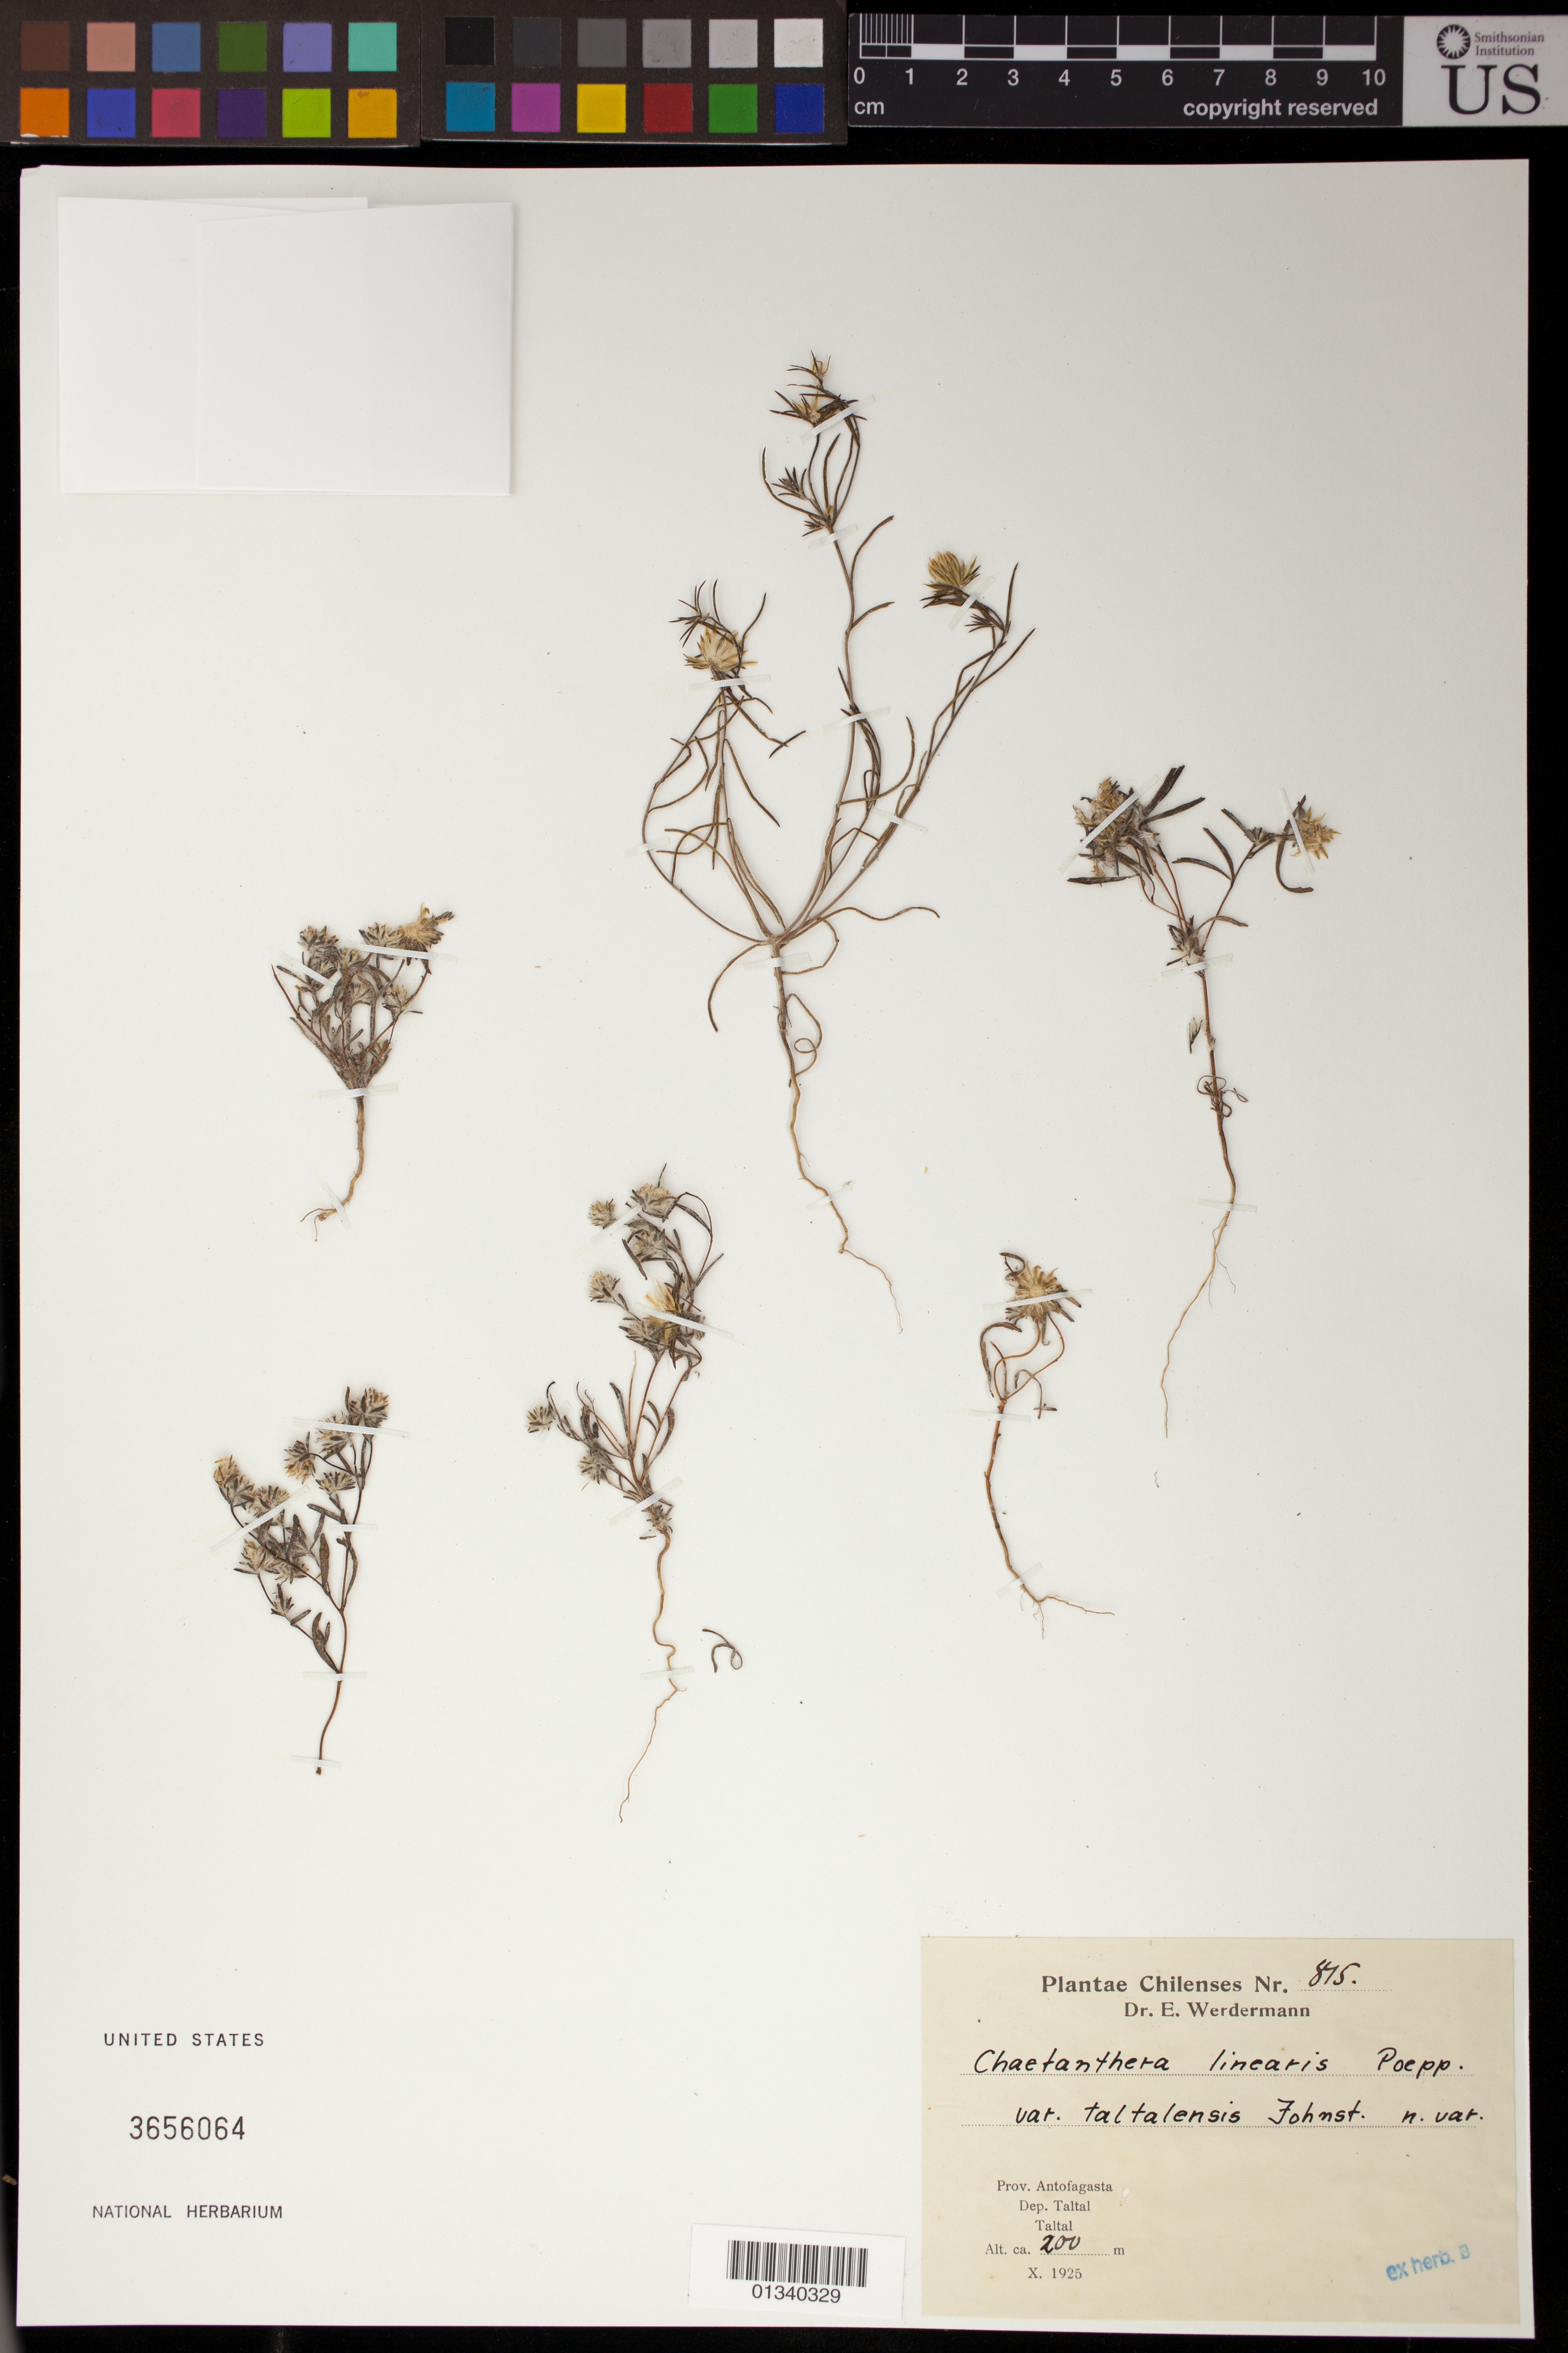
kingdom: Plantae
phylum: Tracheophyta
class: Magnoliopsida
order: Asterales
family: Asteraceae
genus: Chaetanthera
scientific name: Chaetanthera linearis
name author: Poepp. ex Less.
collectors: E. Werdermann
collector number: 845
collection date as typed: Oct 1925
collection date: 1925-10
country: Chile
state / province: Antofagasta (II)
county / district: Taltal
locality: Taltal.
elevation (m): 200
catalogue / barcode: US 3656064